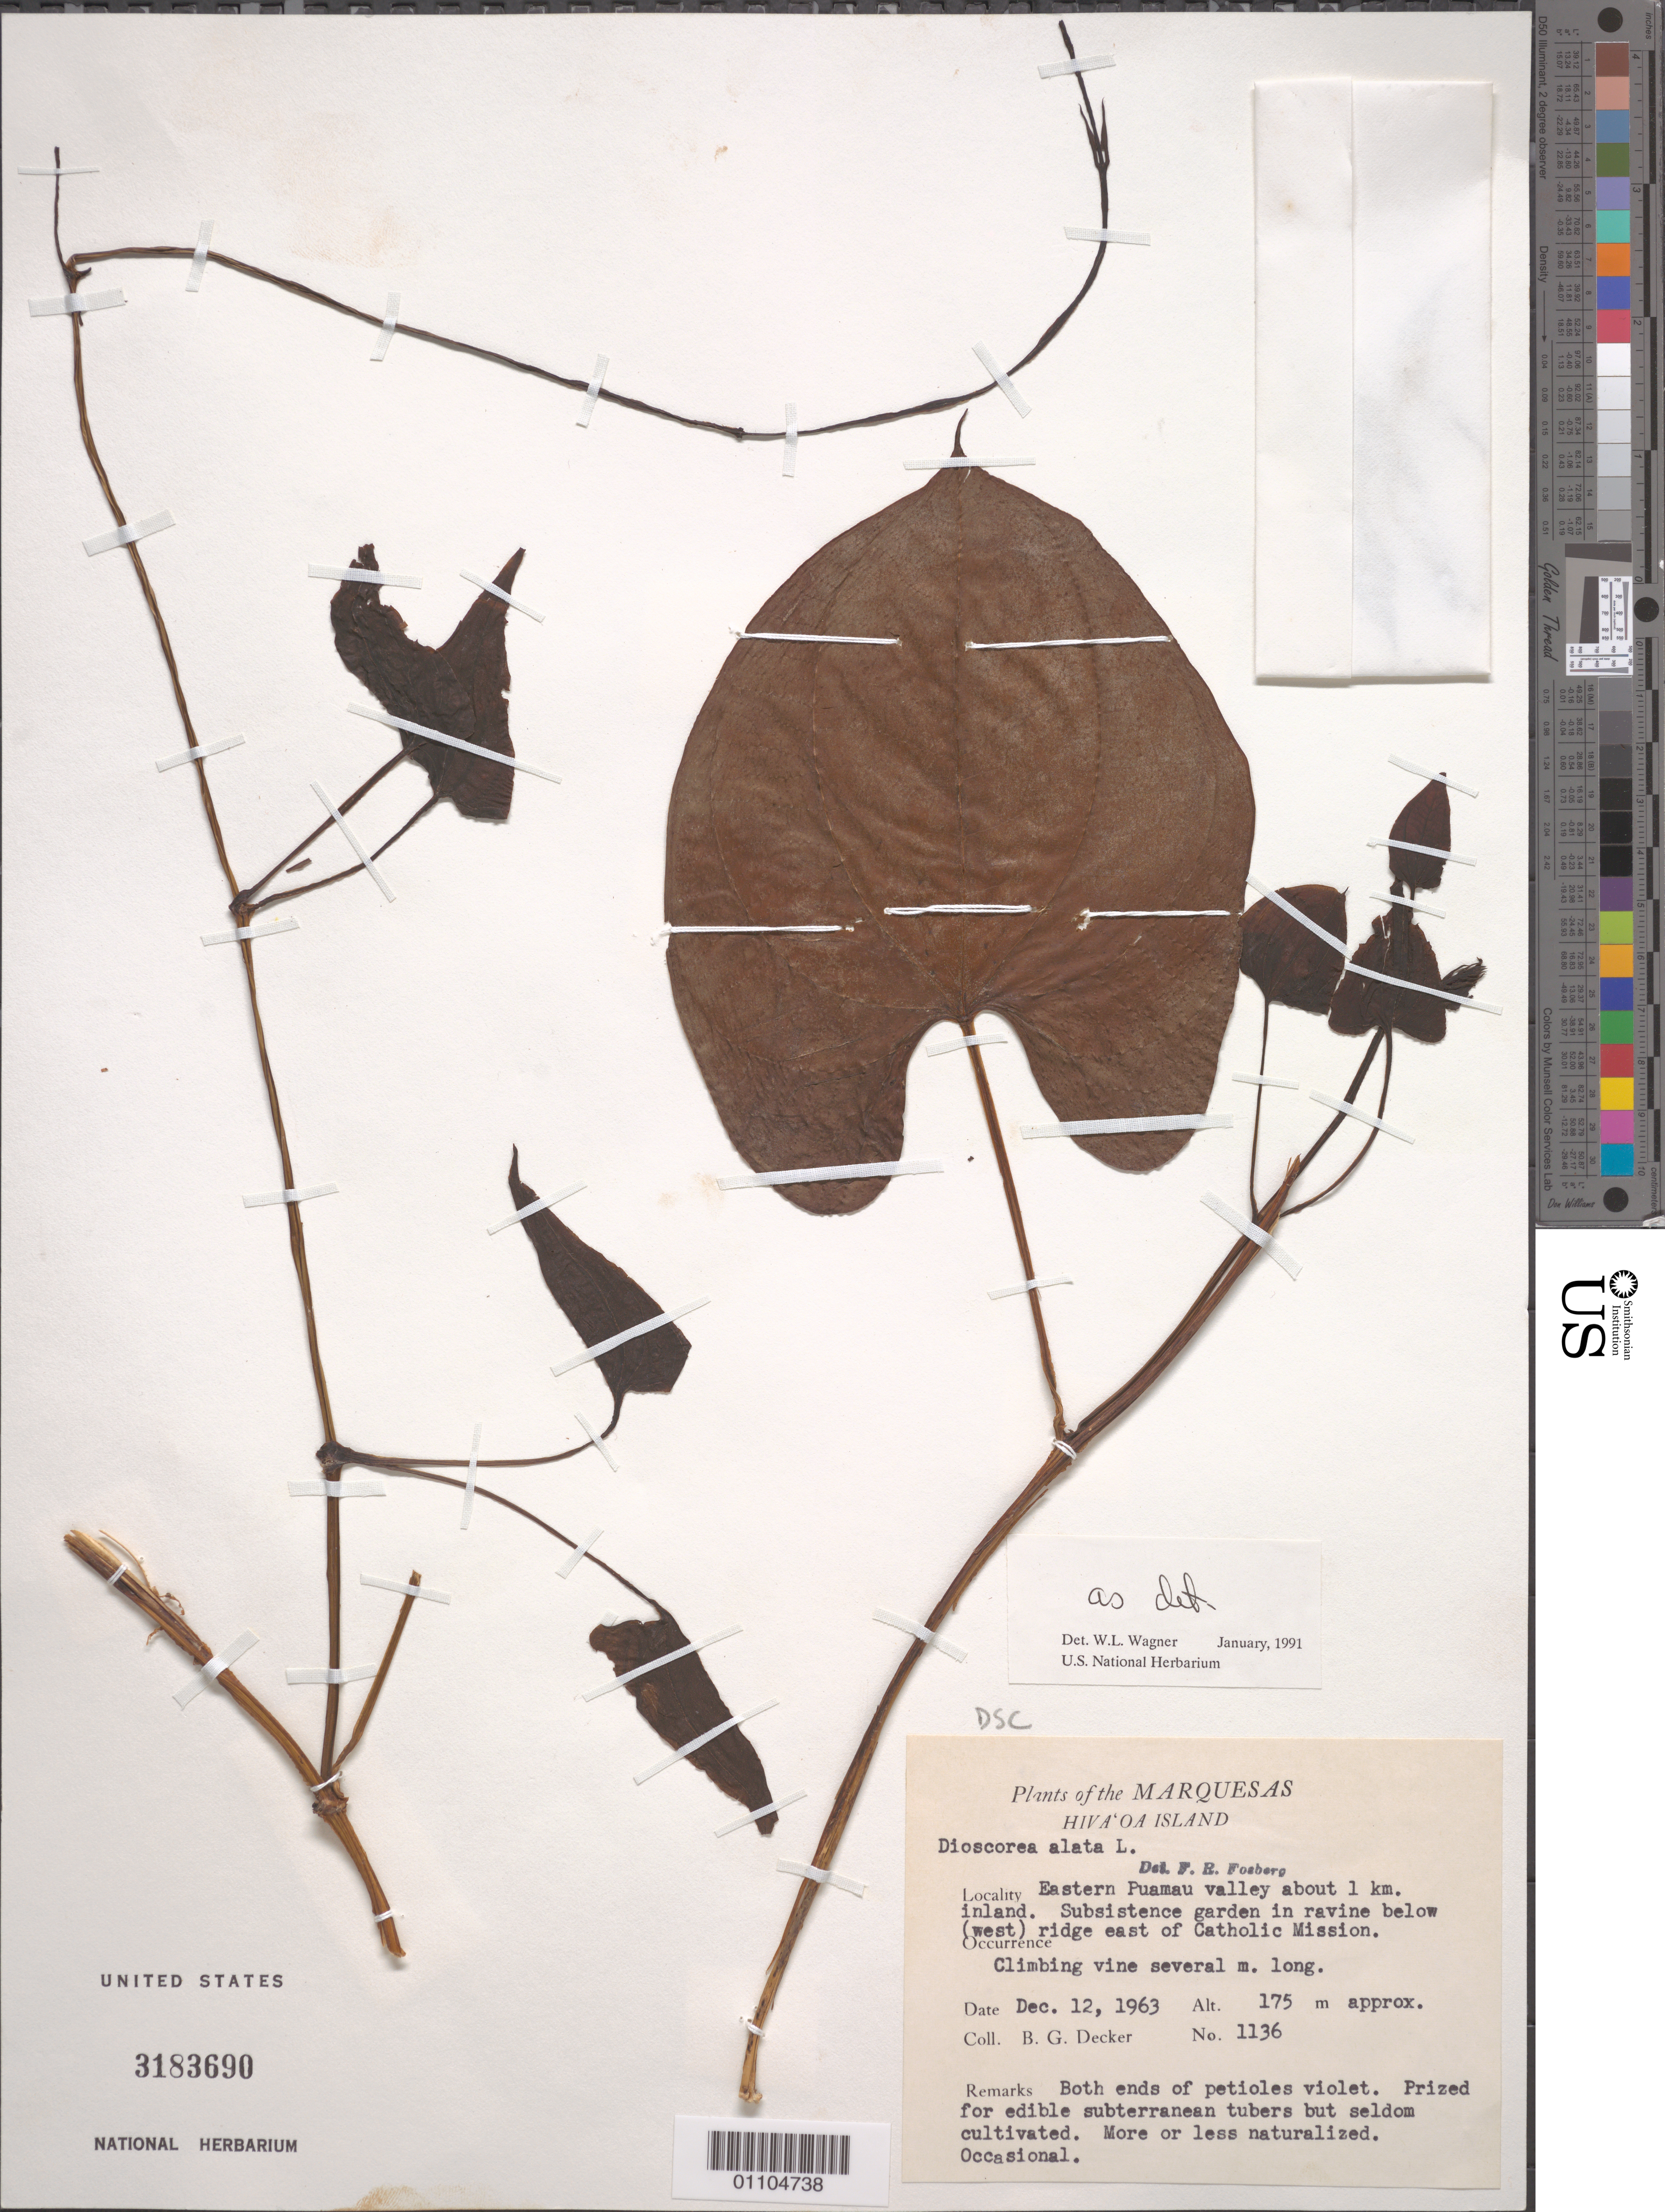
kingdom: Plantae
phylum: Tracheophyta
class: Liliopsida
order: Dioscoreales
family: Dioscoreaceae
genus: Dioscorea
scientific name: Dioscorea alata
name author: L.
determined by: Wagner, W. L., (BOT), Smithsonian Institution - National Museum of Natural History (UNITED STATES)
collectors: B. G. Decker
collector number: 1136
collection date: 1963-12-12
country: French Polynesia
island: Hiva Oa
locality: E Puamau Valley, about 1 km inland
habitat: Subsistence garden in ravine below west ridge east of Catholic Mission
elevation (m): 175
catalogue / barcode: US 3183690